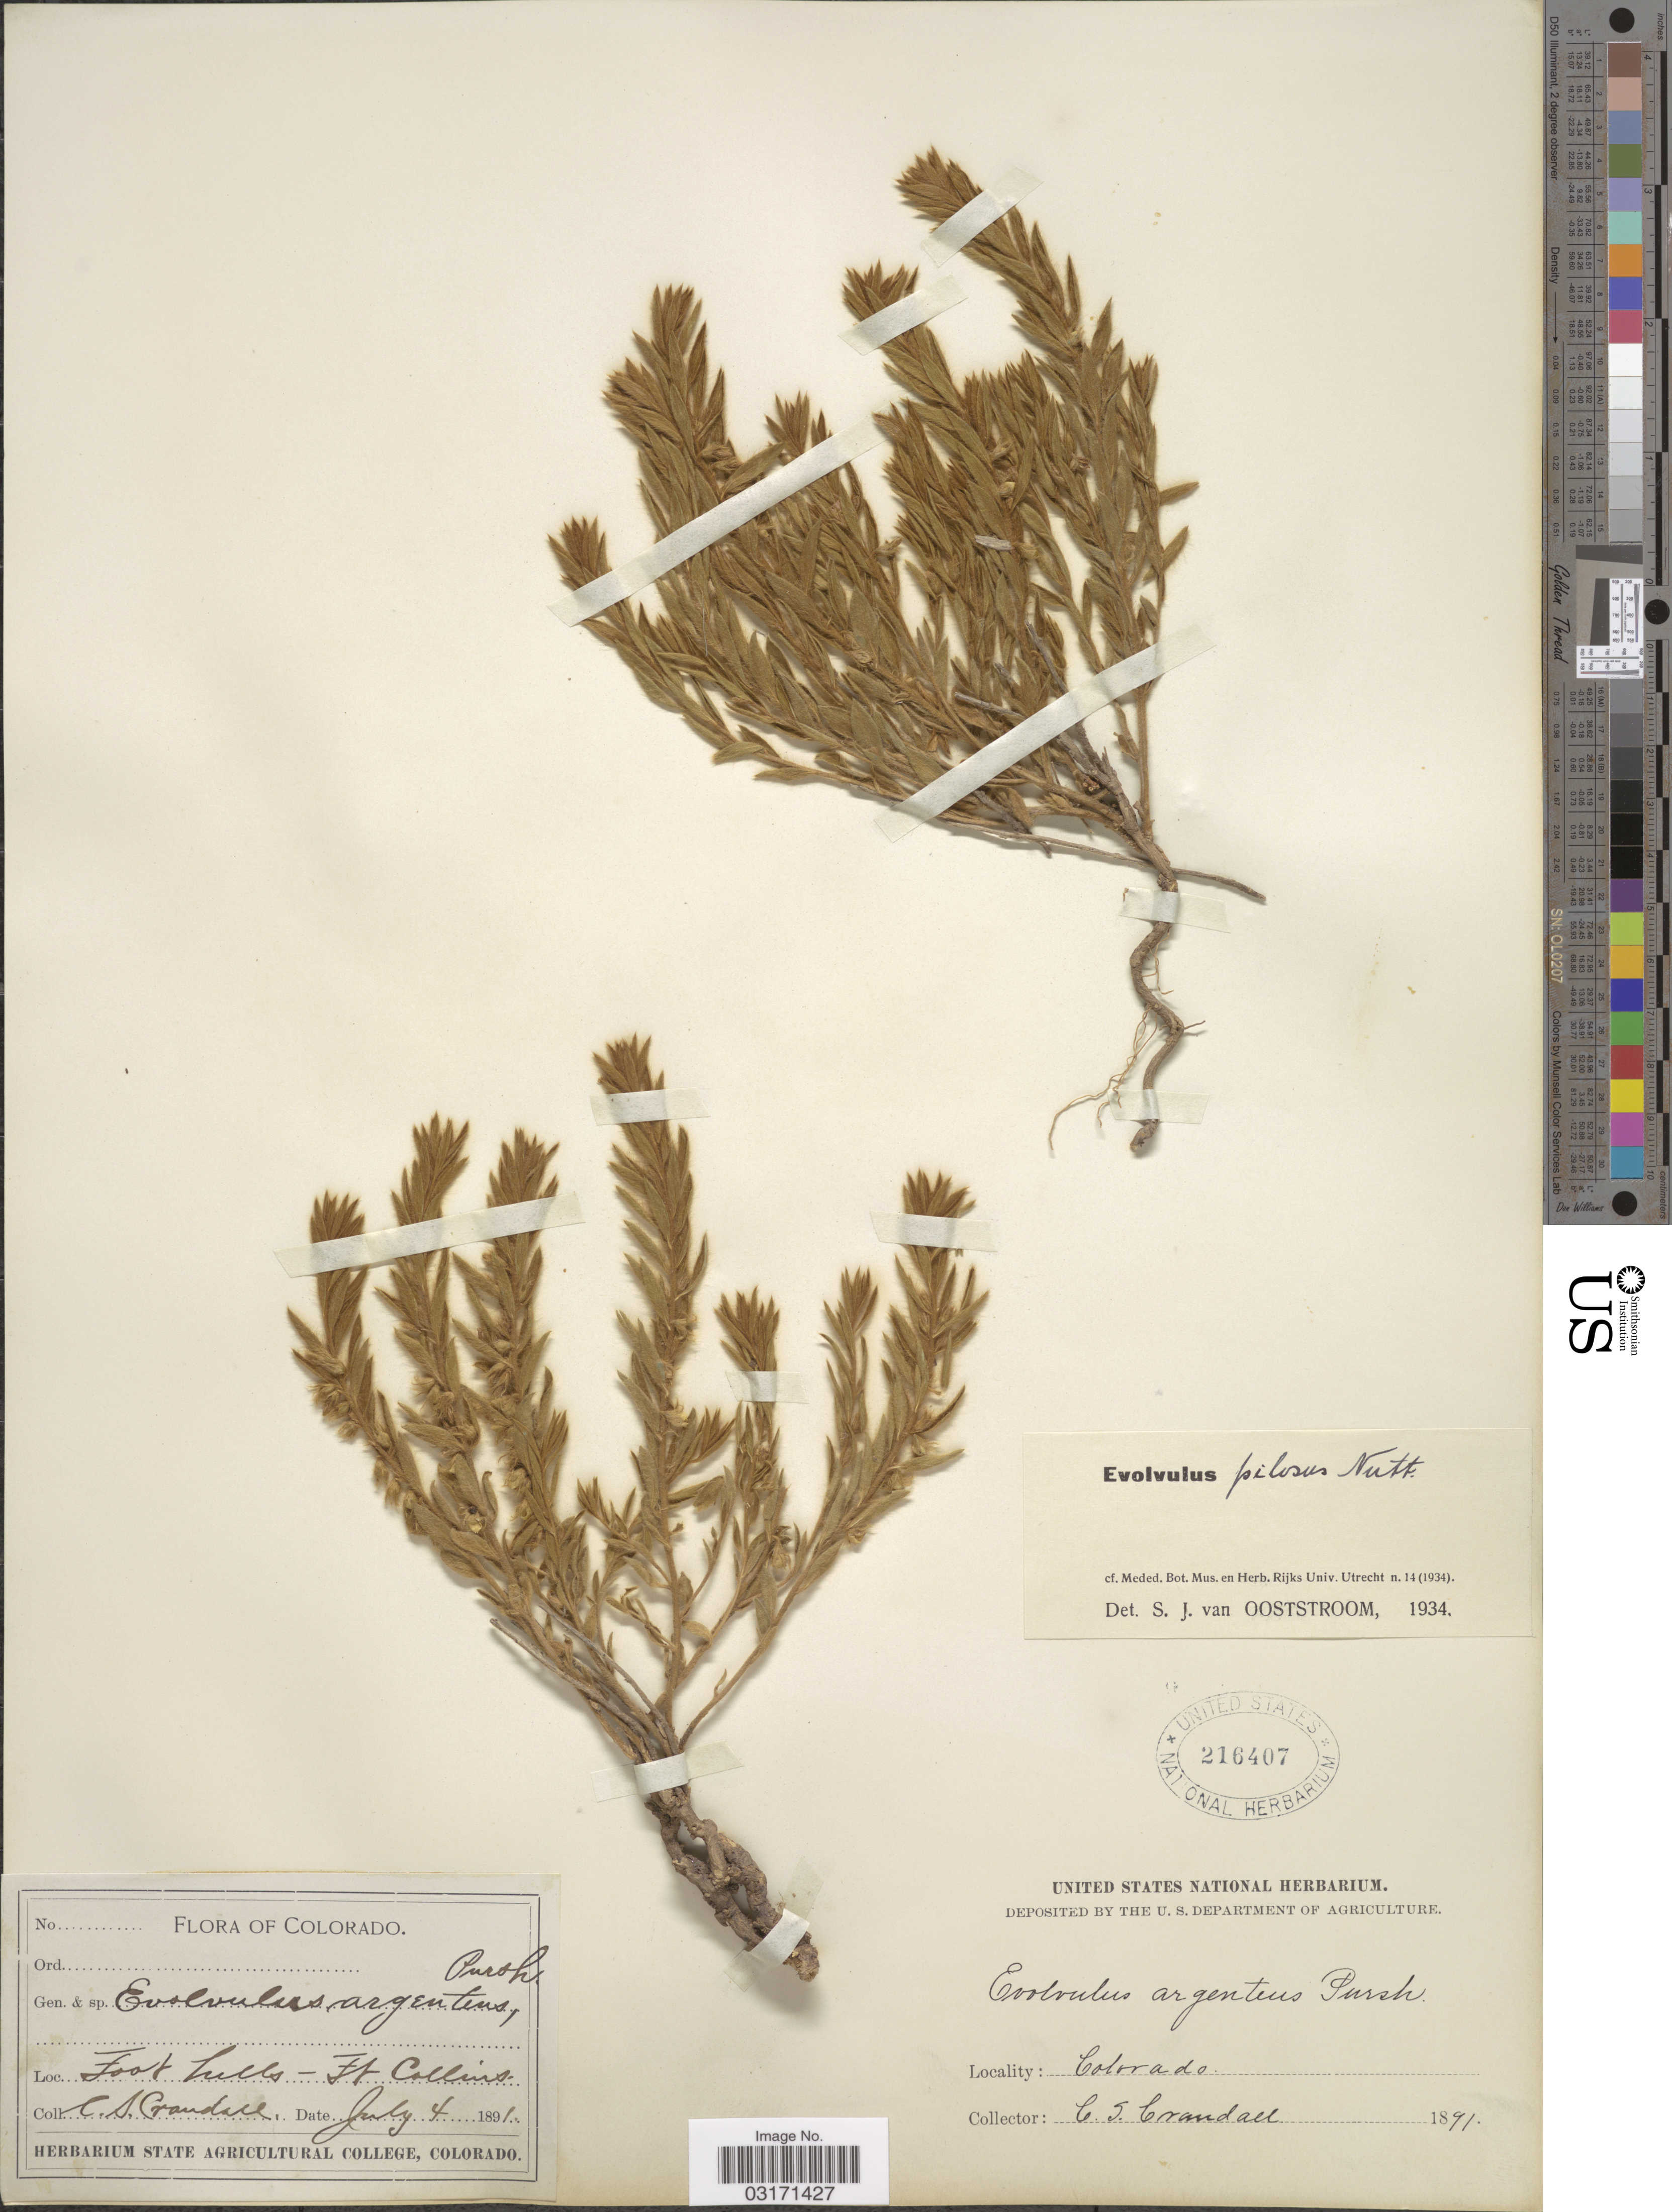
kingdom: Plantae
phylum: Tracheophyta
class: Magnoliopsida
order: Solanales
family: Convolvulaceae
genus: Evolvulus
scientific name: Evolvulus pilosus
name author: Roxb.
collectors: C. Crandall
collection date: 1891-07-04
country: United States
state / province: Colorado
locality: Foot hills, Ft. Collins.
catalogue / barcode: US 216407